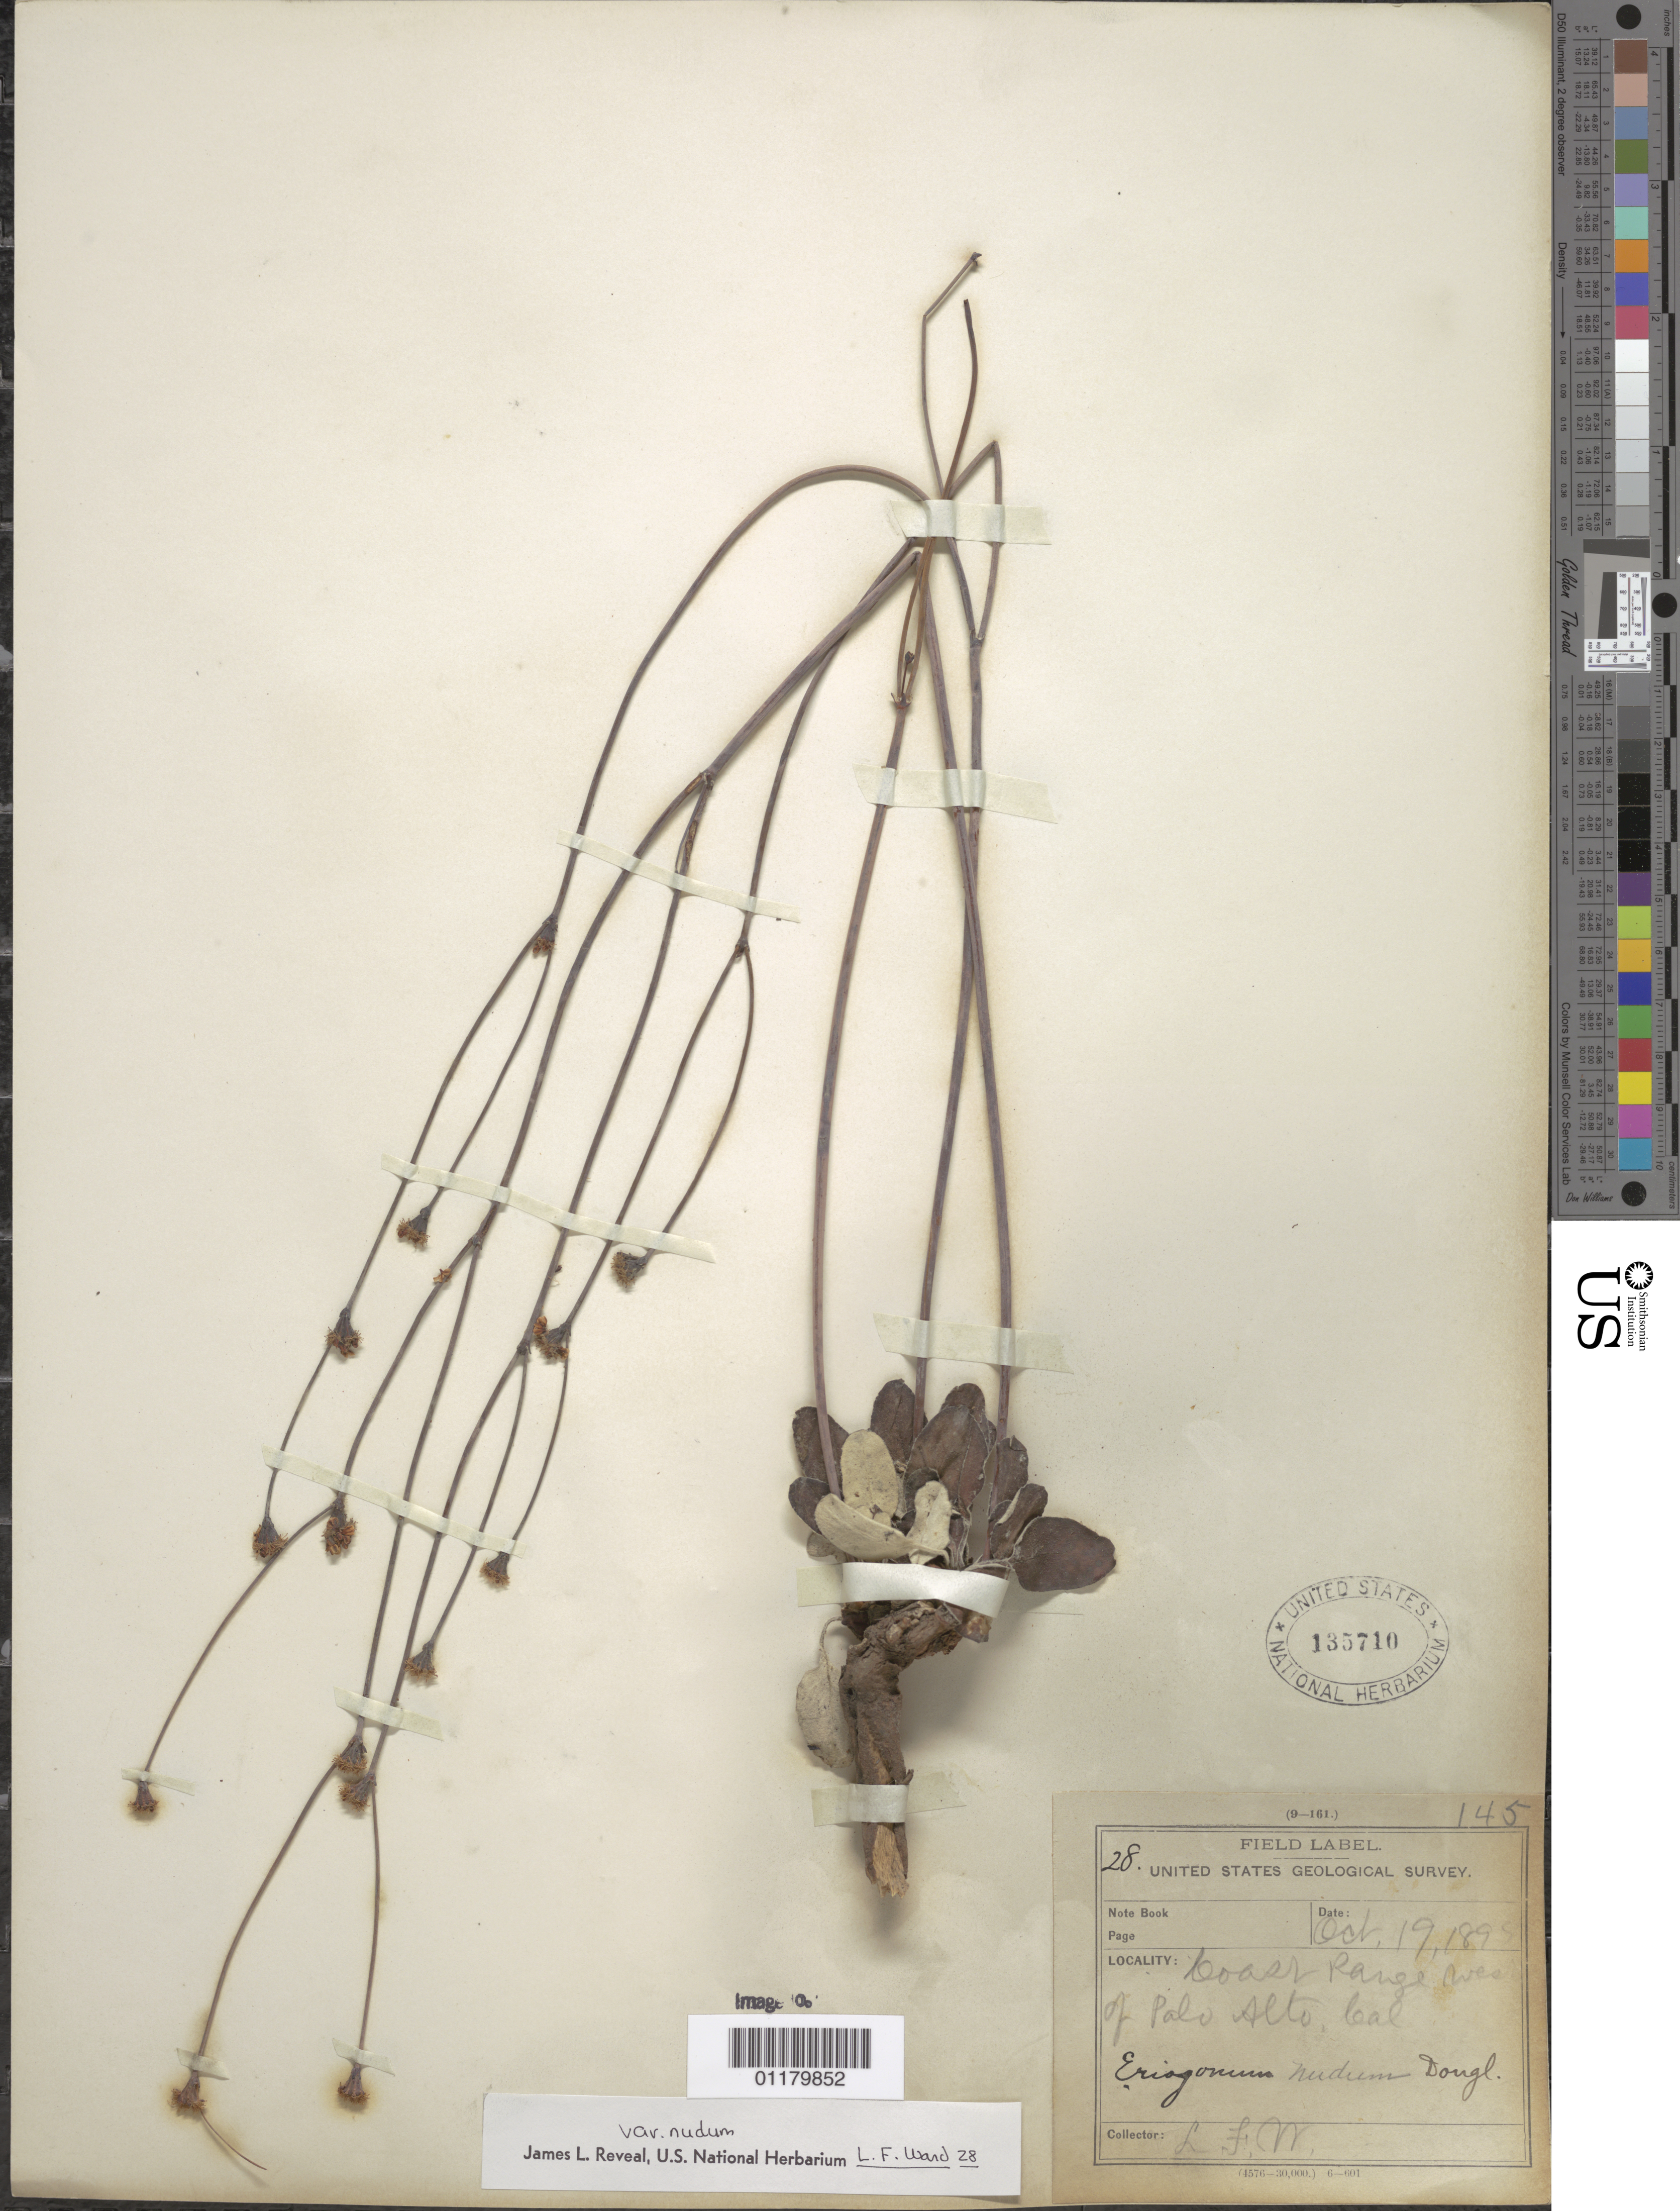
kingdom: Plantae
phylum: Tracheophyta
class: Magnoliopsida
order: Caryophyllales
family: Polygonaceae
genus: Eriogonum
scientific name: Eriogonum nudum var. nudum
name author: Douglas ex Benth.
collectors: L. F. Ward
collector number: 28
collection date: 1895-10-19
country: United States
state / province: California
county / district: Santa Clara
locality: Coast Range west of Palo Alto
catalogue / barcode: US 135710